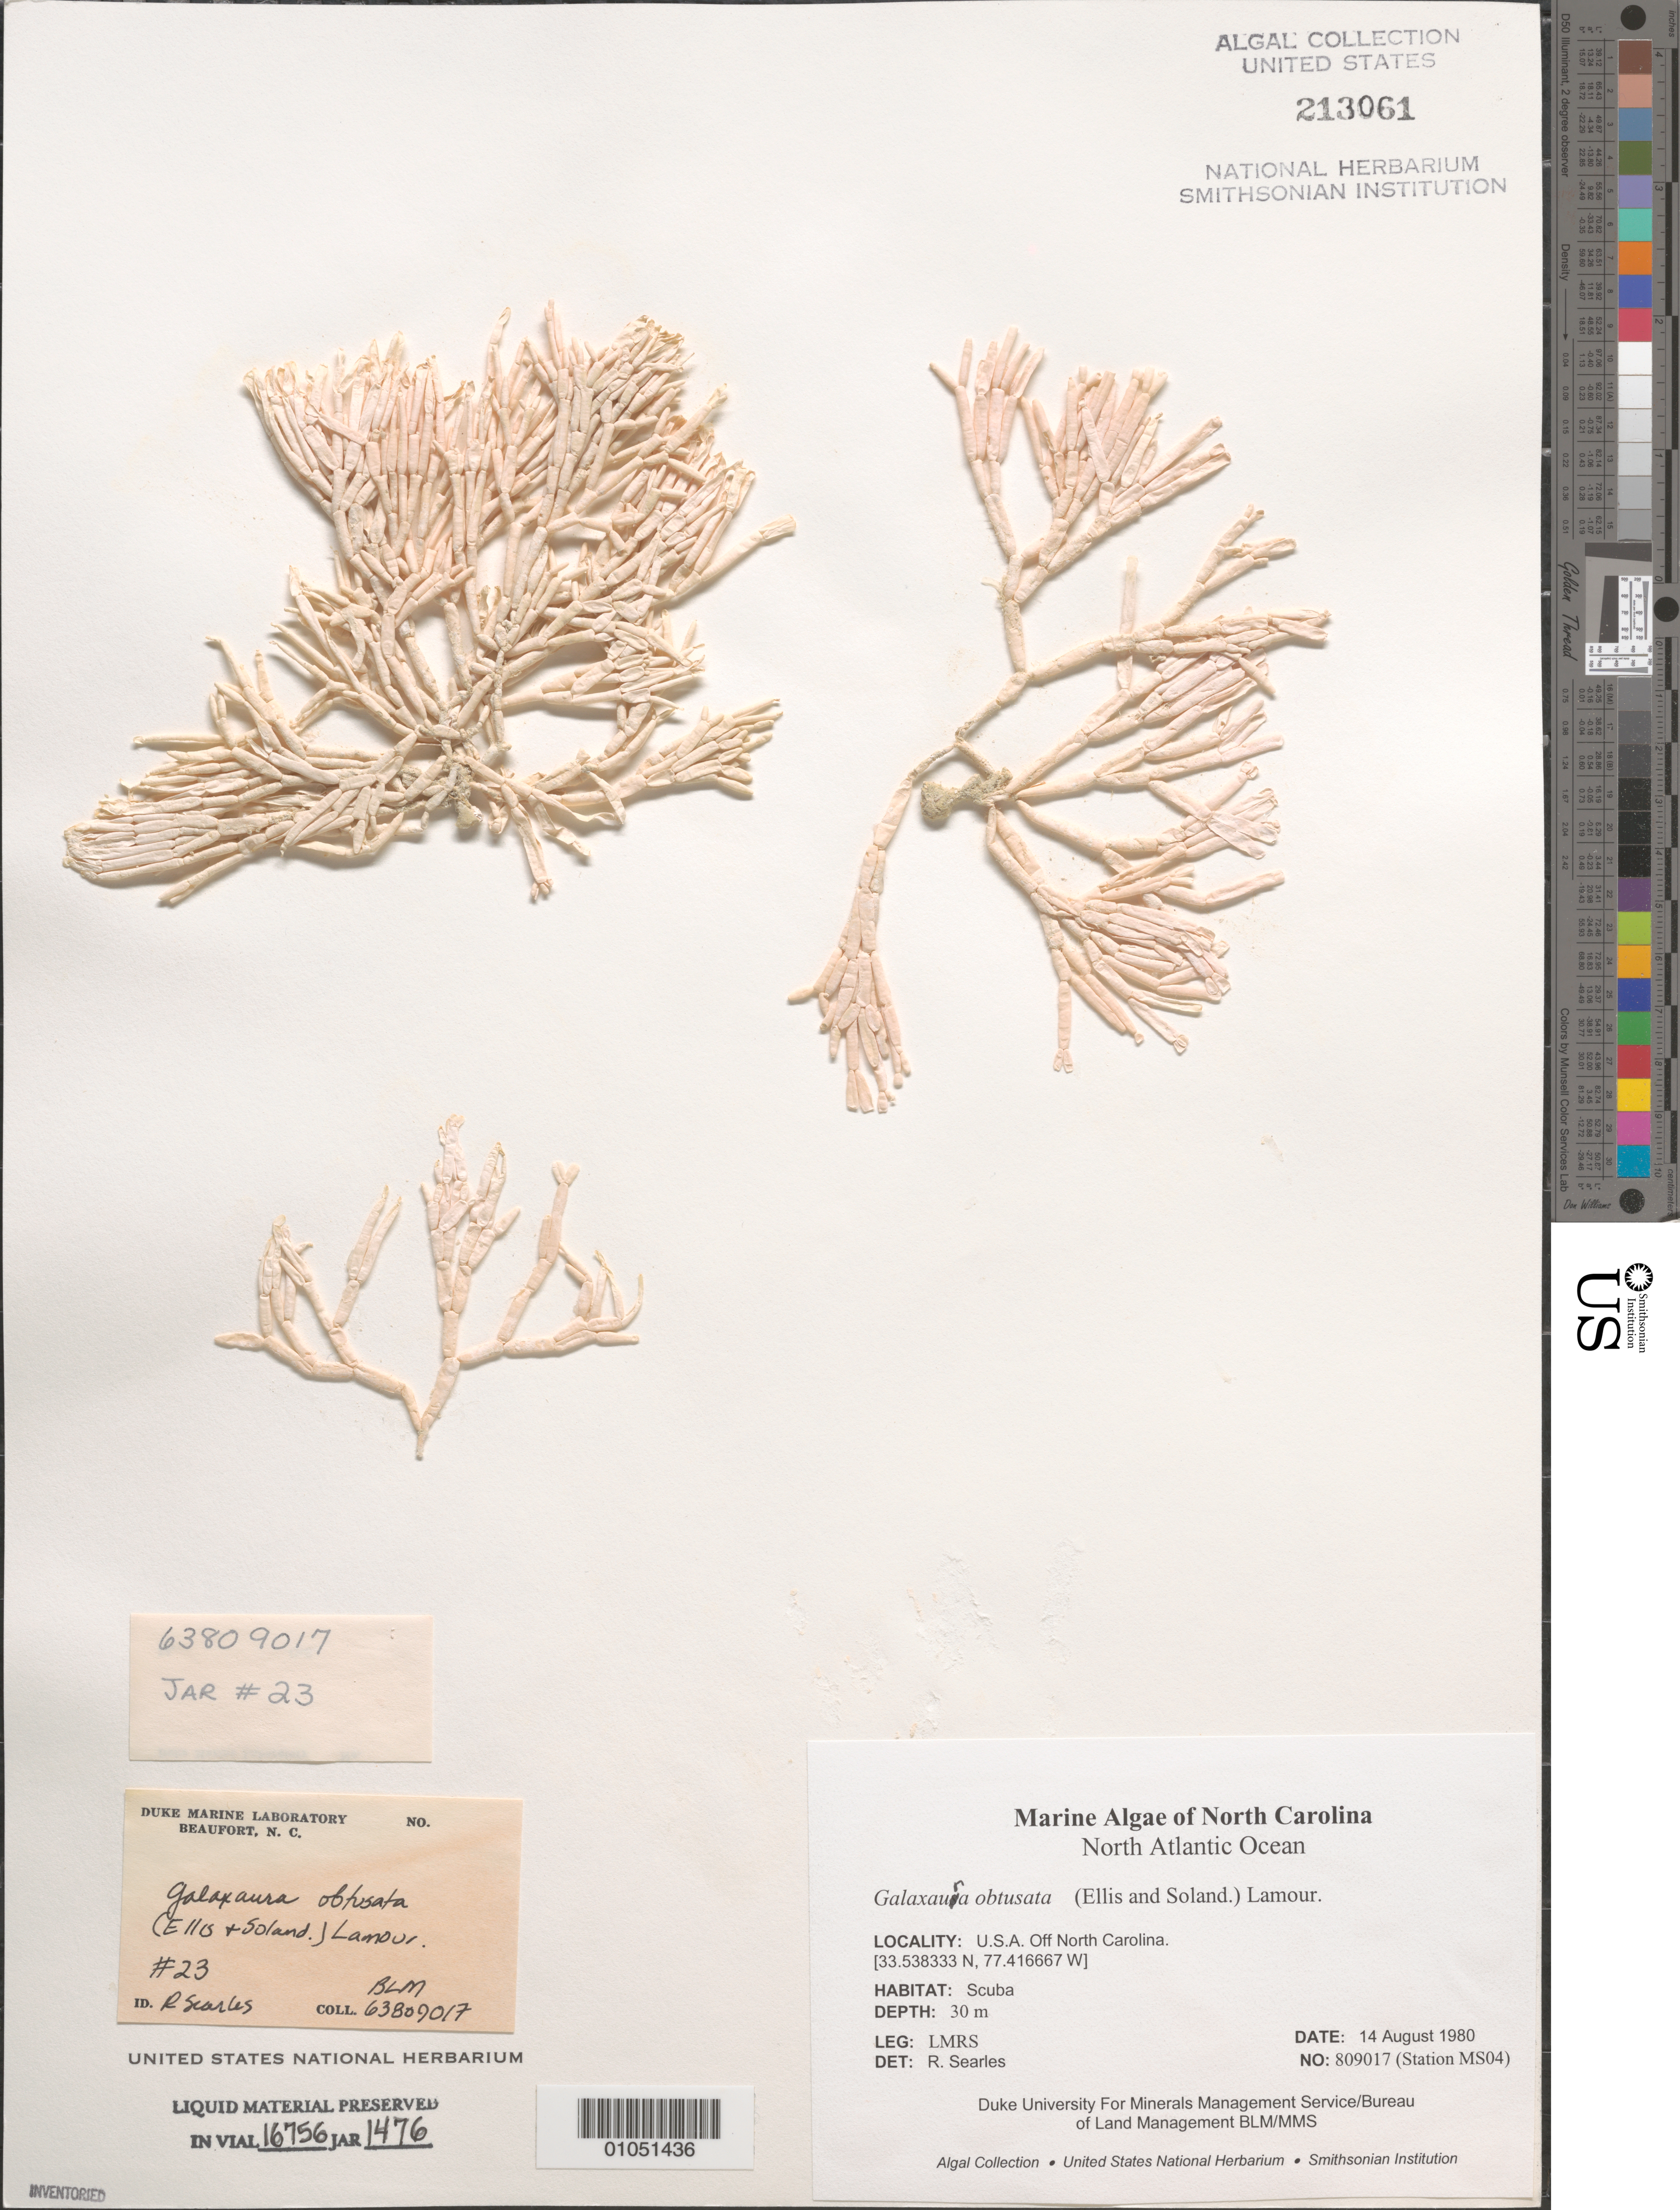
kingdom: Plantae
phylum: Rhodophyta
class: Florideophyceae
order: Nemaliales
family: Galaxauraceae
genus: Dichotomaria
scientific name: Dichotomaria obtusata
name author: (Ellis & Sol.) Lam.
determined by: Algae name updating Project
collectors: LMRS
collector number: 809017 (Station MS04)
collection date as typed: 14 Aug 1980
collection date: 1980-08-14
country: United States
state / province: North Carolina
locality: North Atlantic Ocean off North Carolina coast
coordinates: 33.53833N; 33.538333N, 77.416667W; 77.416667W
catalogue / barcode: US 213061